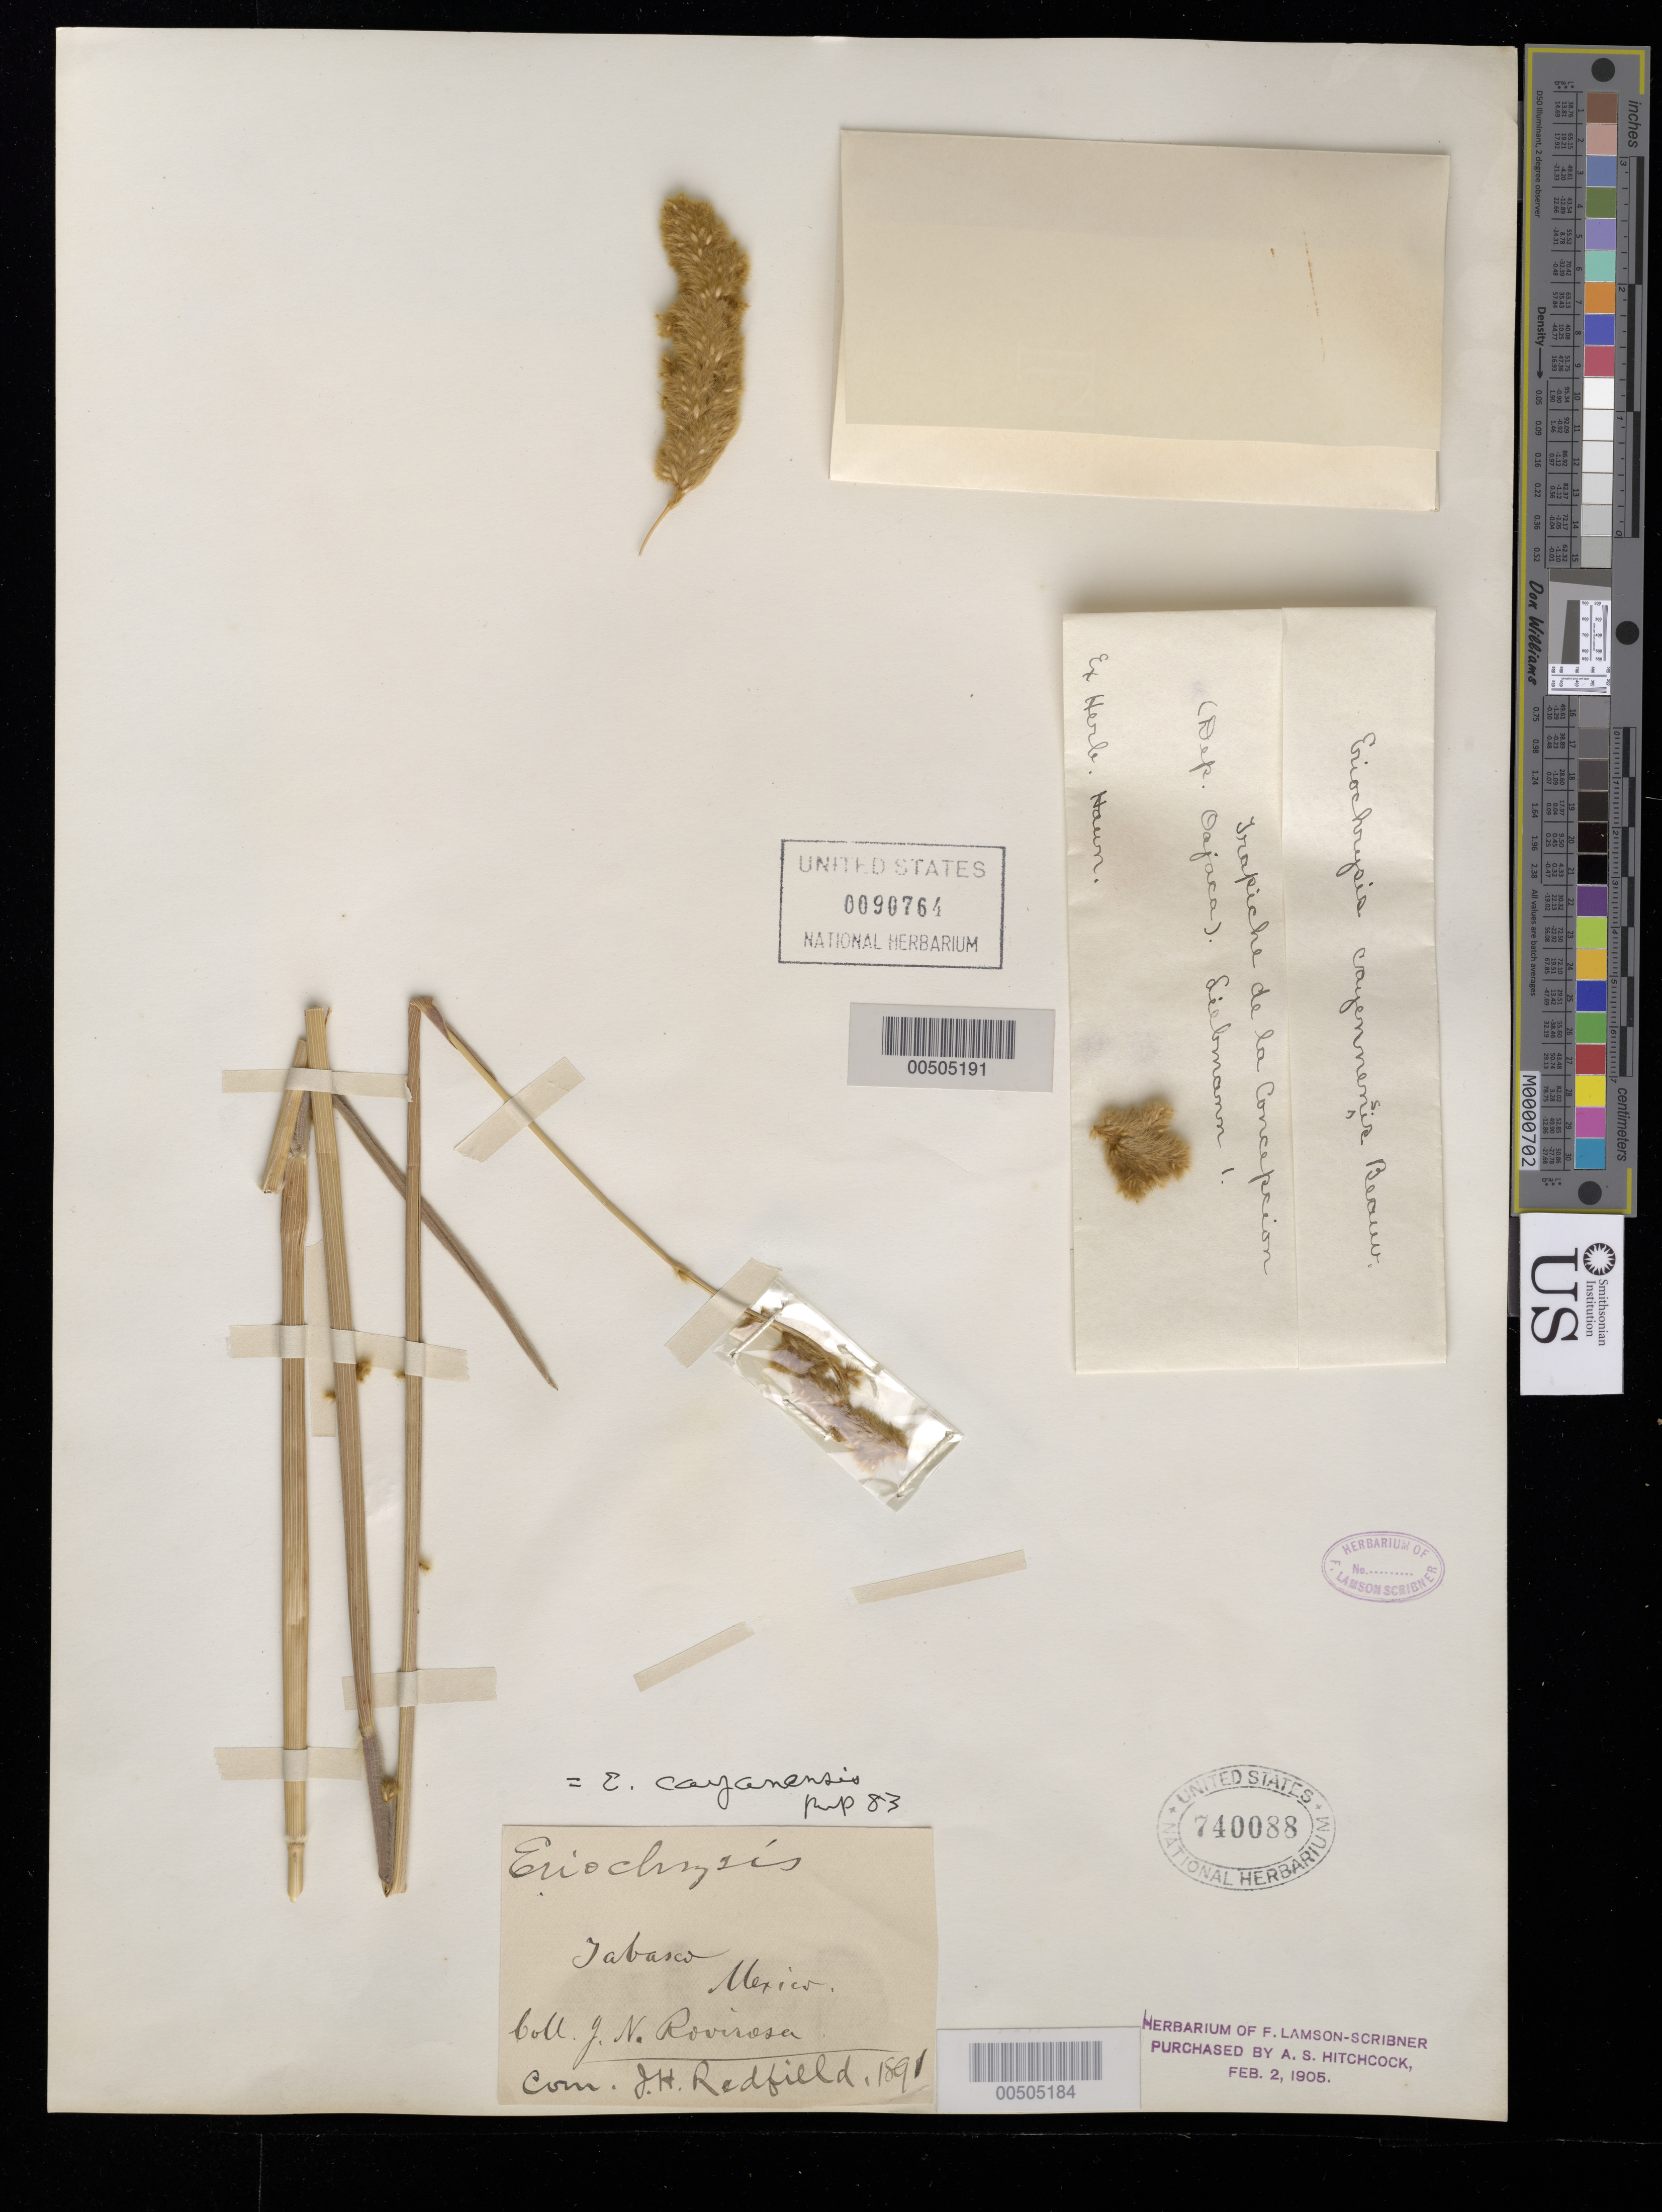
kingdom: Plantae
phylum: Tracheophyta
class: Liliopsida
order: Poales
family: Poaceae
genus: Eriochrysis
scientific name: Eriochrysis cayennensis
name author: P. Beauv.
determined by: Pohl, R. W.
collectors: J. N. Rovirosa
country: Mexico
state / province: Tabasco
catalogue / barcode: US 740088